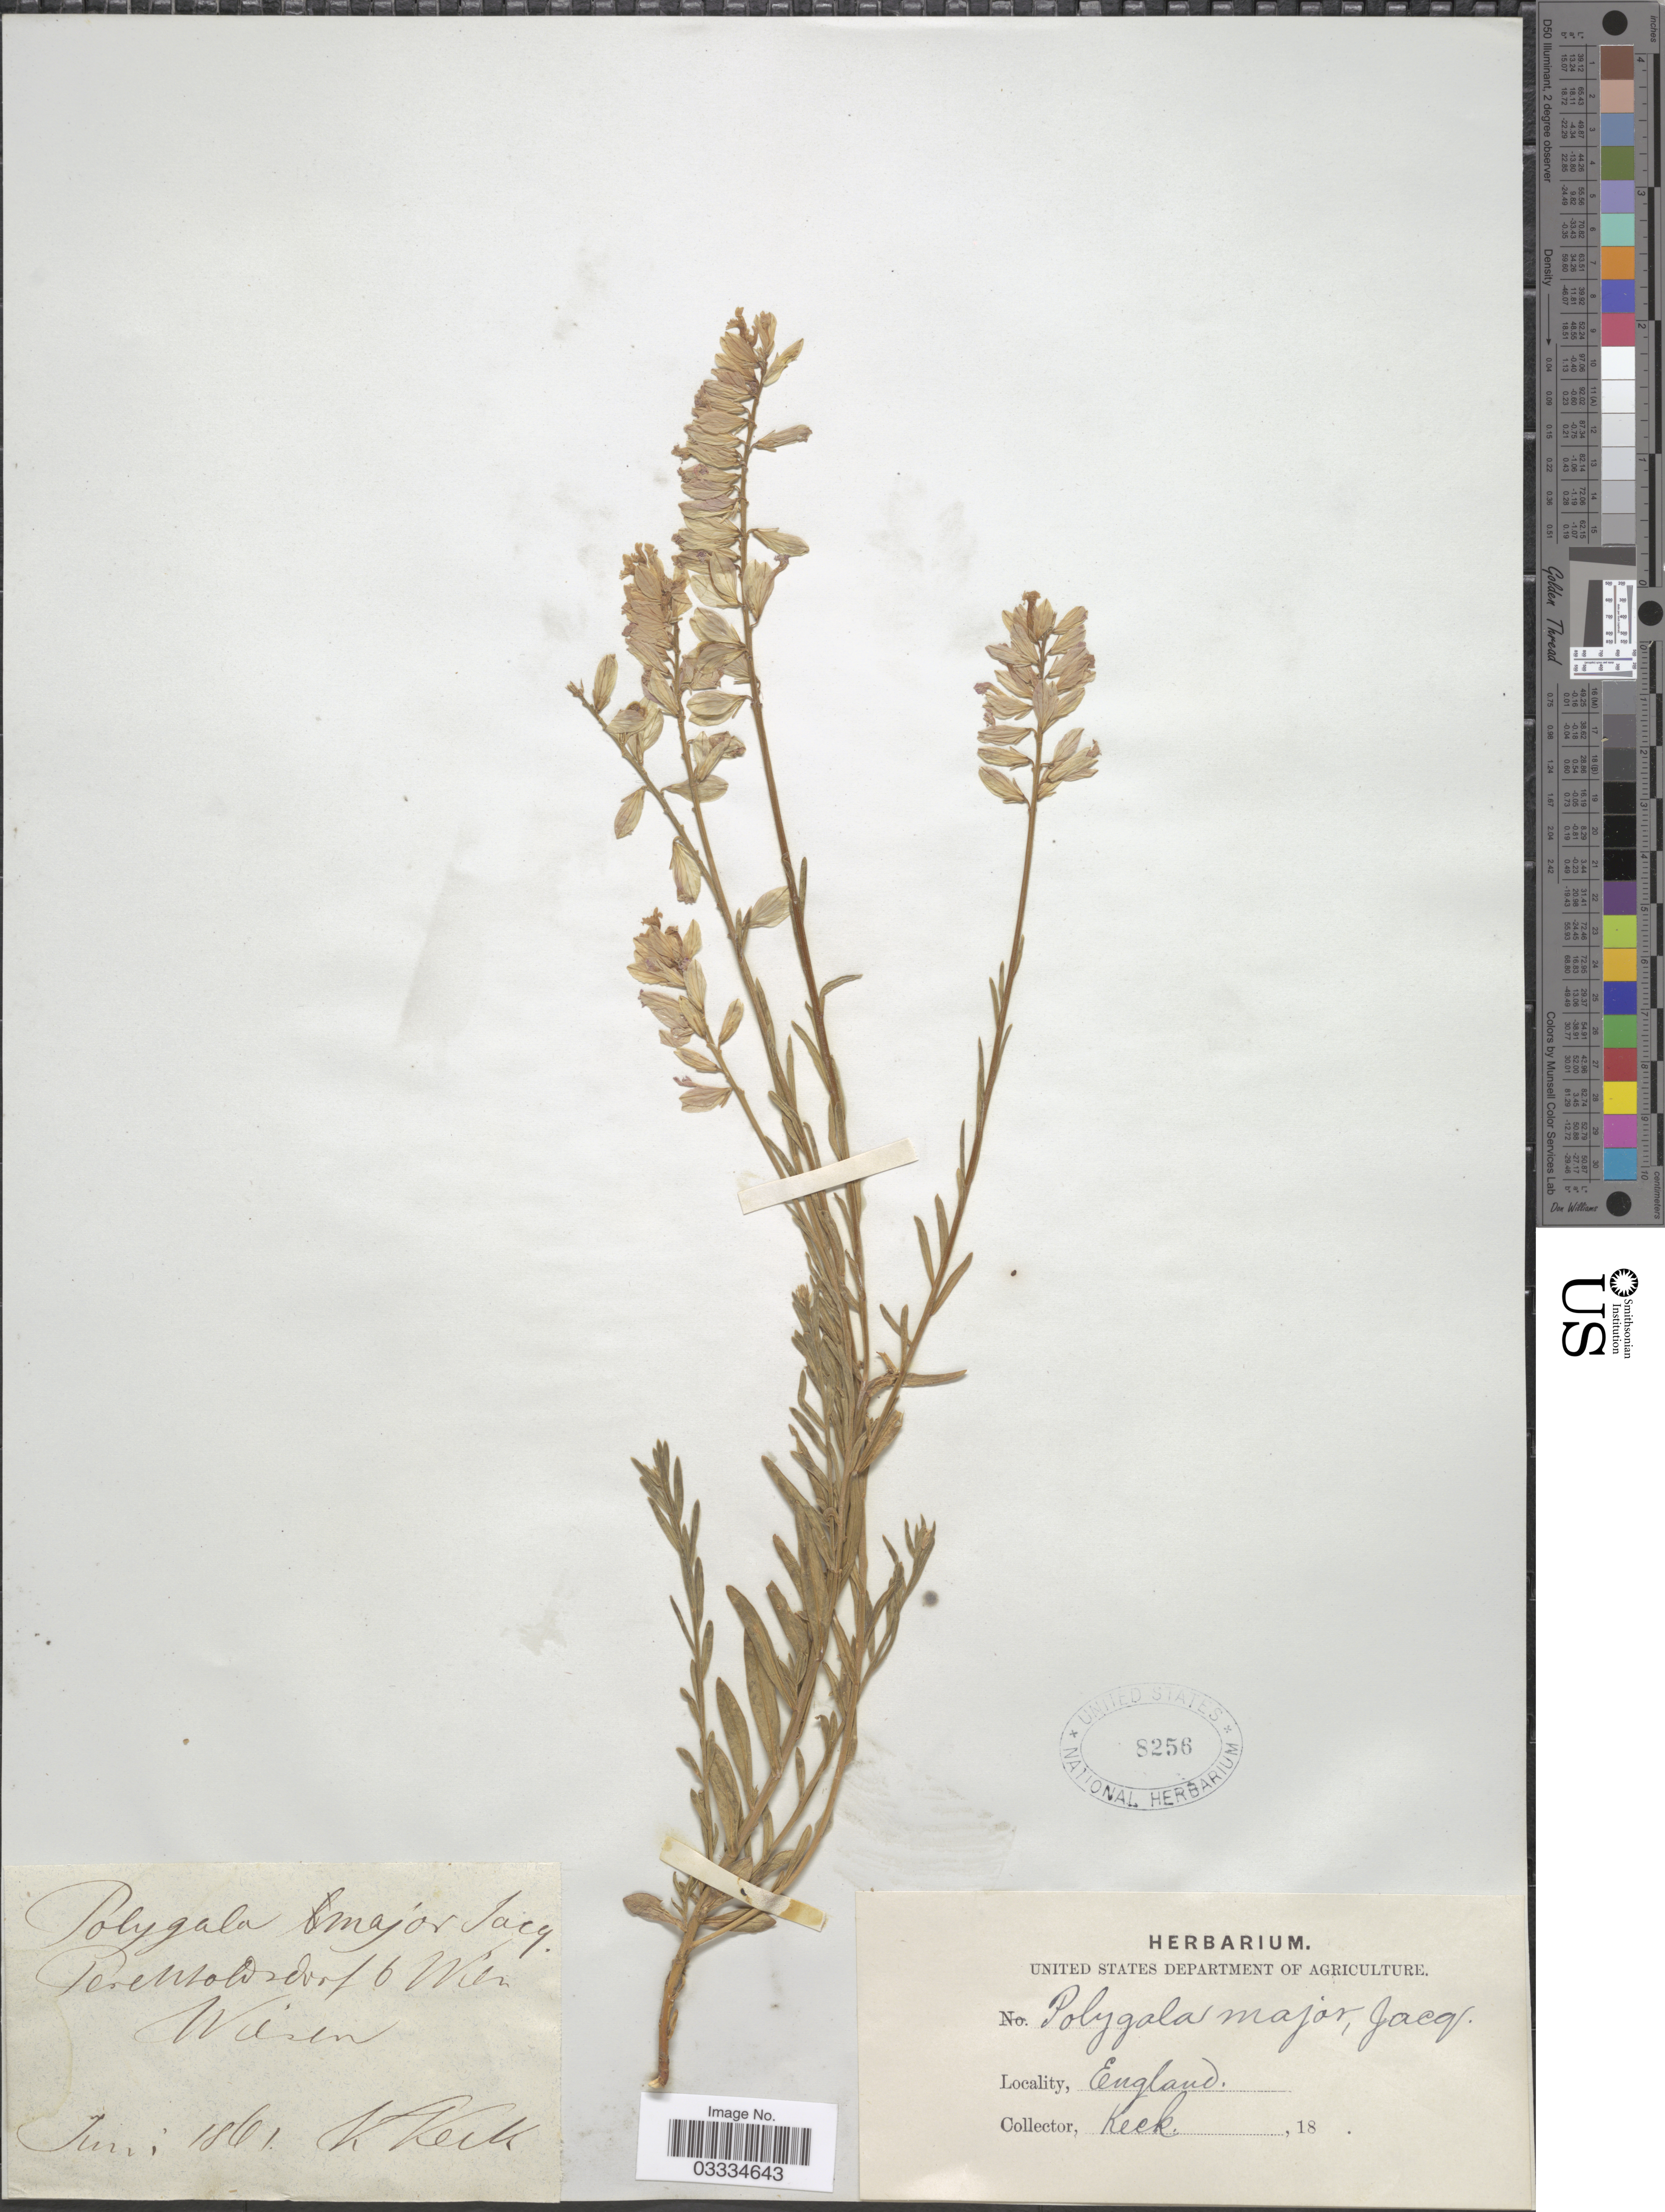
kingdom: Plantae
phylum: Tracheophyta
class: Magnoliopsida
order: Fabales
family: Polygalaceae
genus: Polygala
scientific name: Polygala major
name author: Jacq.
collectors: K. Keck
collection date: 1861-06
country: United Kingdom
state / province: England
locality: Peremoldsdof b. Wien Wiesen. [interpreted] England.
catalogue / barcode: US 8256